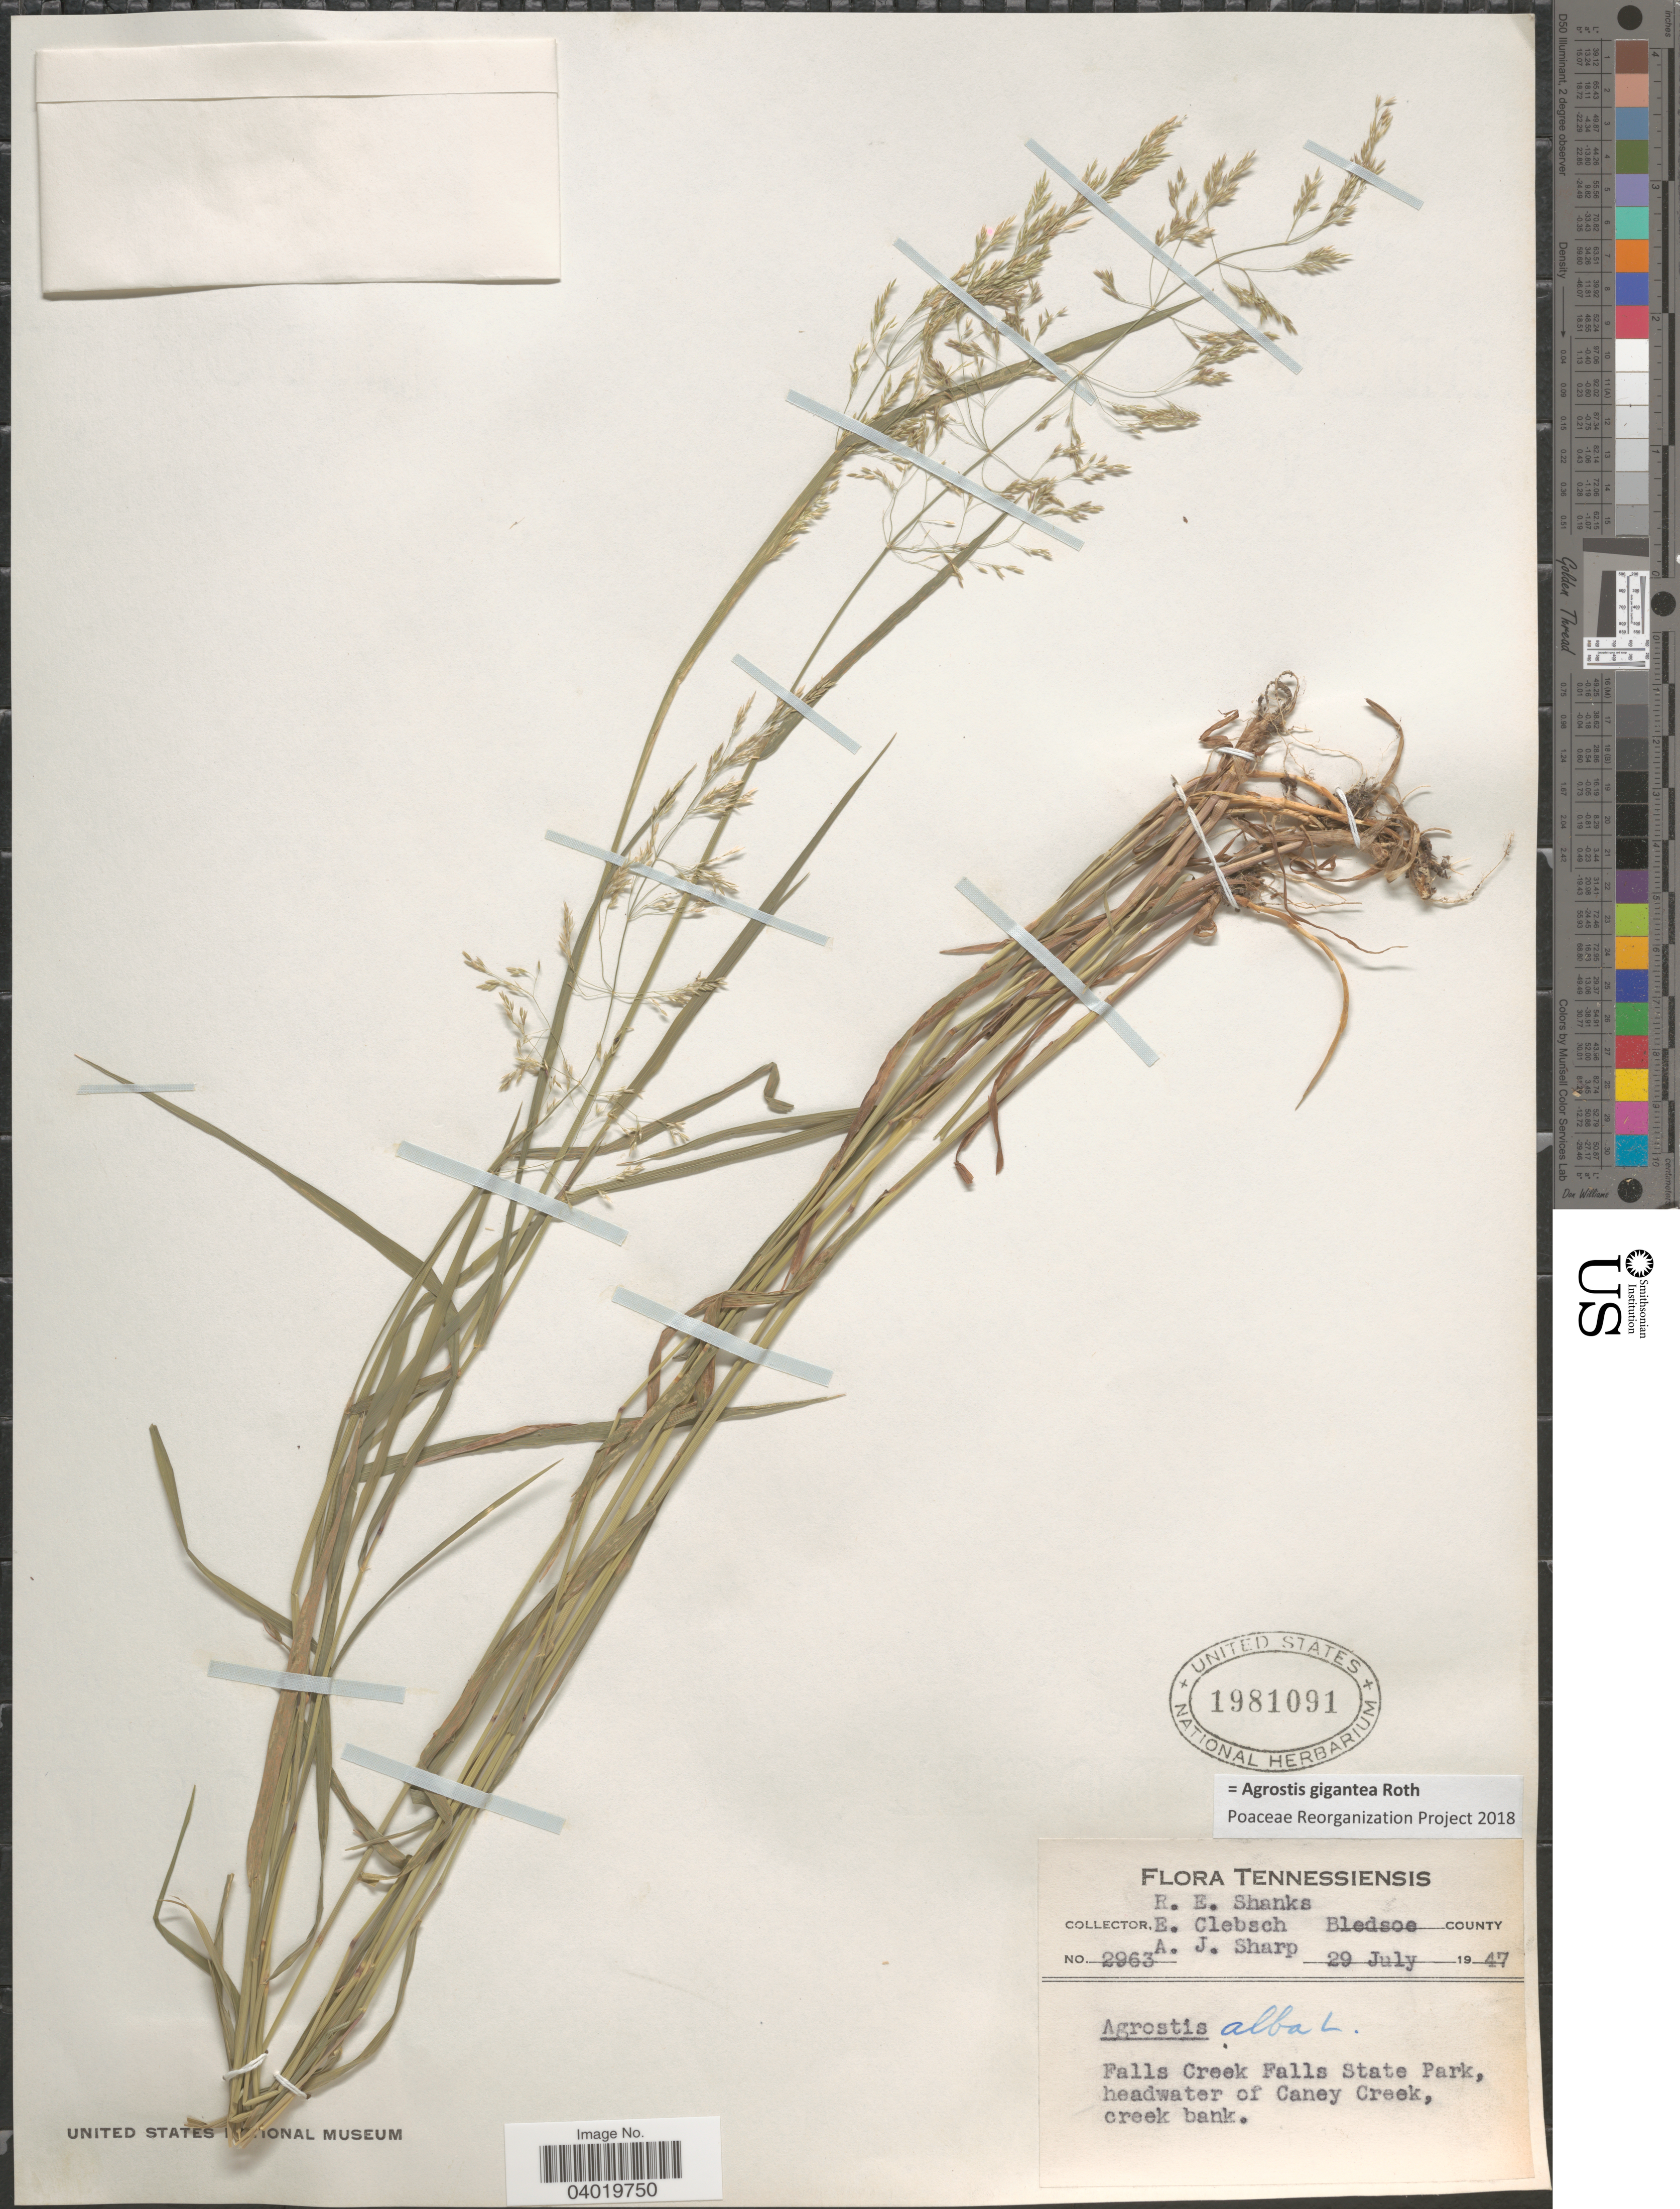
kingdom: Plantae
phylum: Tracheophyta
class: Liliopsida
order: Poales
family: Poaceae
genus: Agrostis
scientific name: Agrostis gigantea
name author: Roth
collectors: R. Shanks, E. Clebsch & A. J. Sharp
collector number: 2963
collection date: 1947-07-29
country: United States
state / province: Tennessee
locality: Bledsoe county. Falls Creek Falls State Park, headwater of Caney Creek, creek bank.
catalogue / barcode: US 1981091